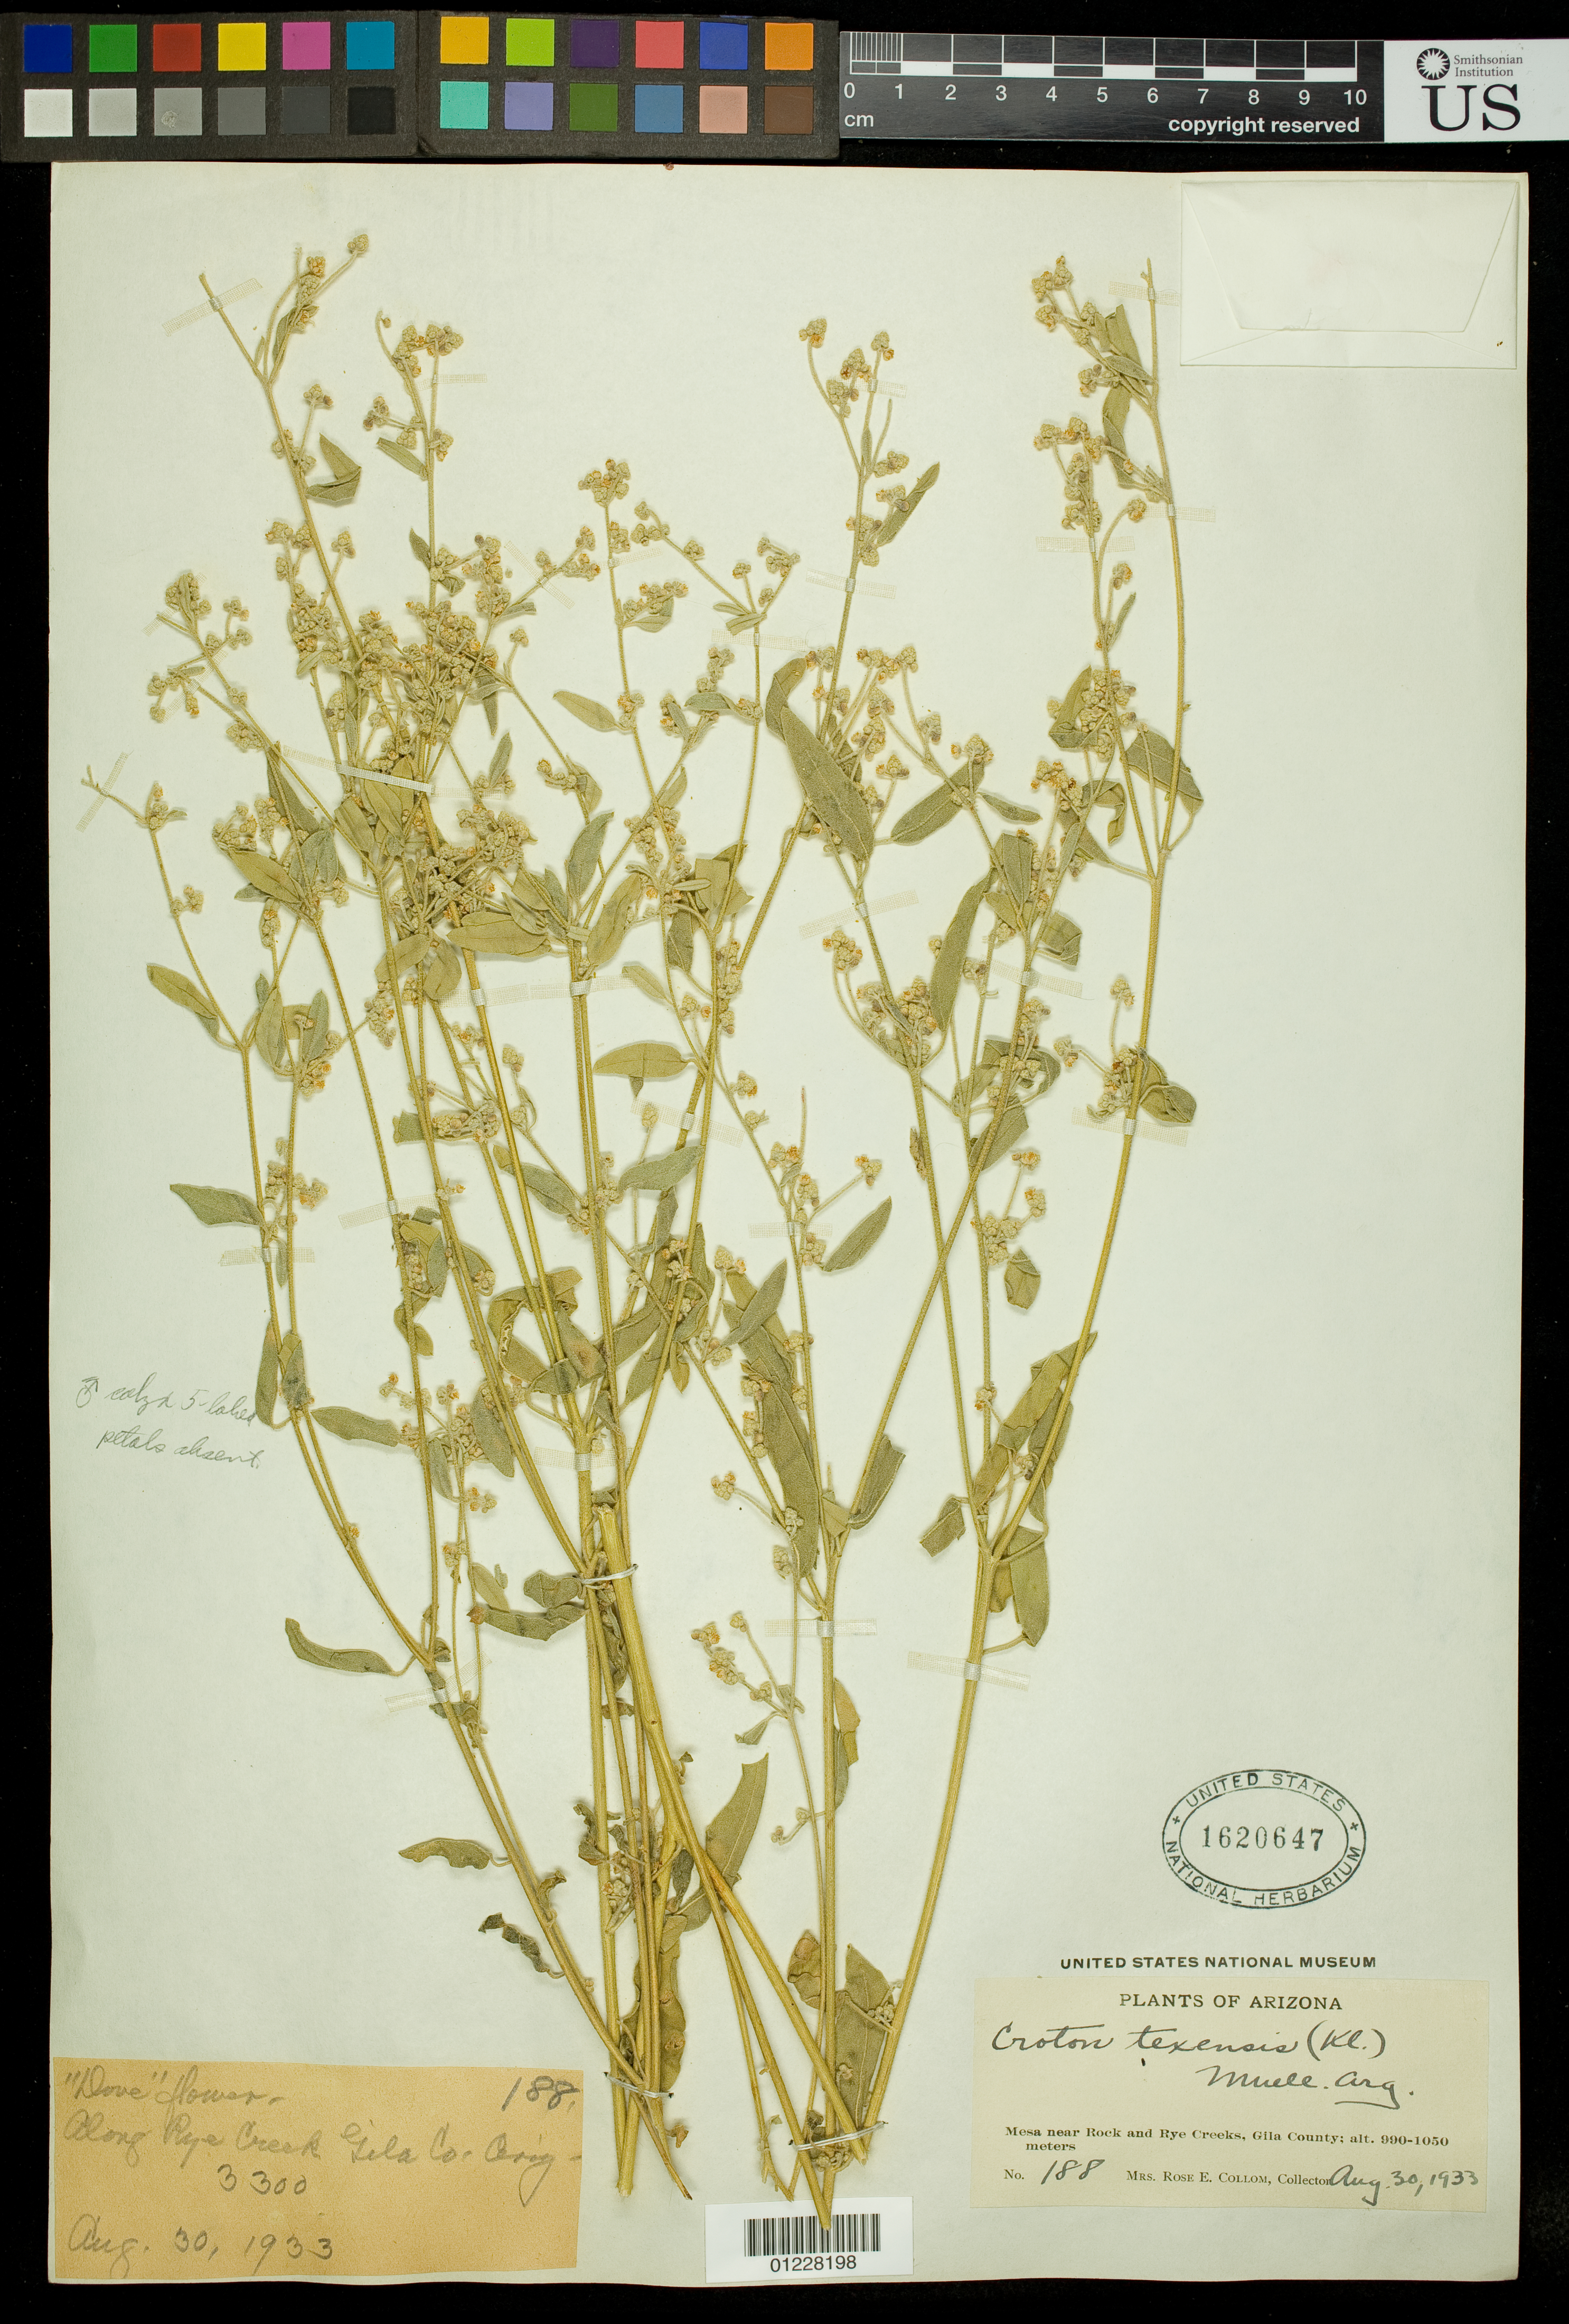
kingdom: Plantae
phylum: Tracheophyta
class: Magnoliopsida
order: Malpighiales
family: Euphorbiaceae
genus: Croton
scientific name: Croton texensis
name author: (Klotzsch) Müll. Arg.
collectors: R. E. Collom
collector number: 188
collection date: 1933-08-30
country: United States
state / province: Arizona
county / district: Gila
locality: Mesa near Rock and Rye Creeks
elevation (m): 990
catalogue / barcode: US 1620647